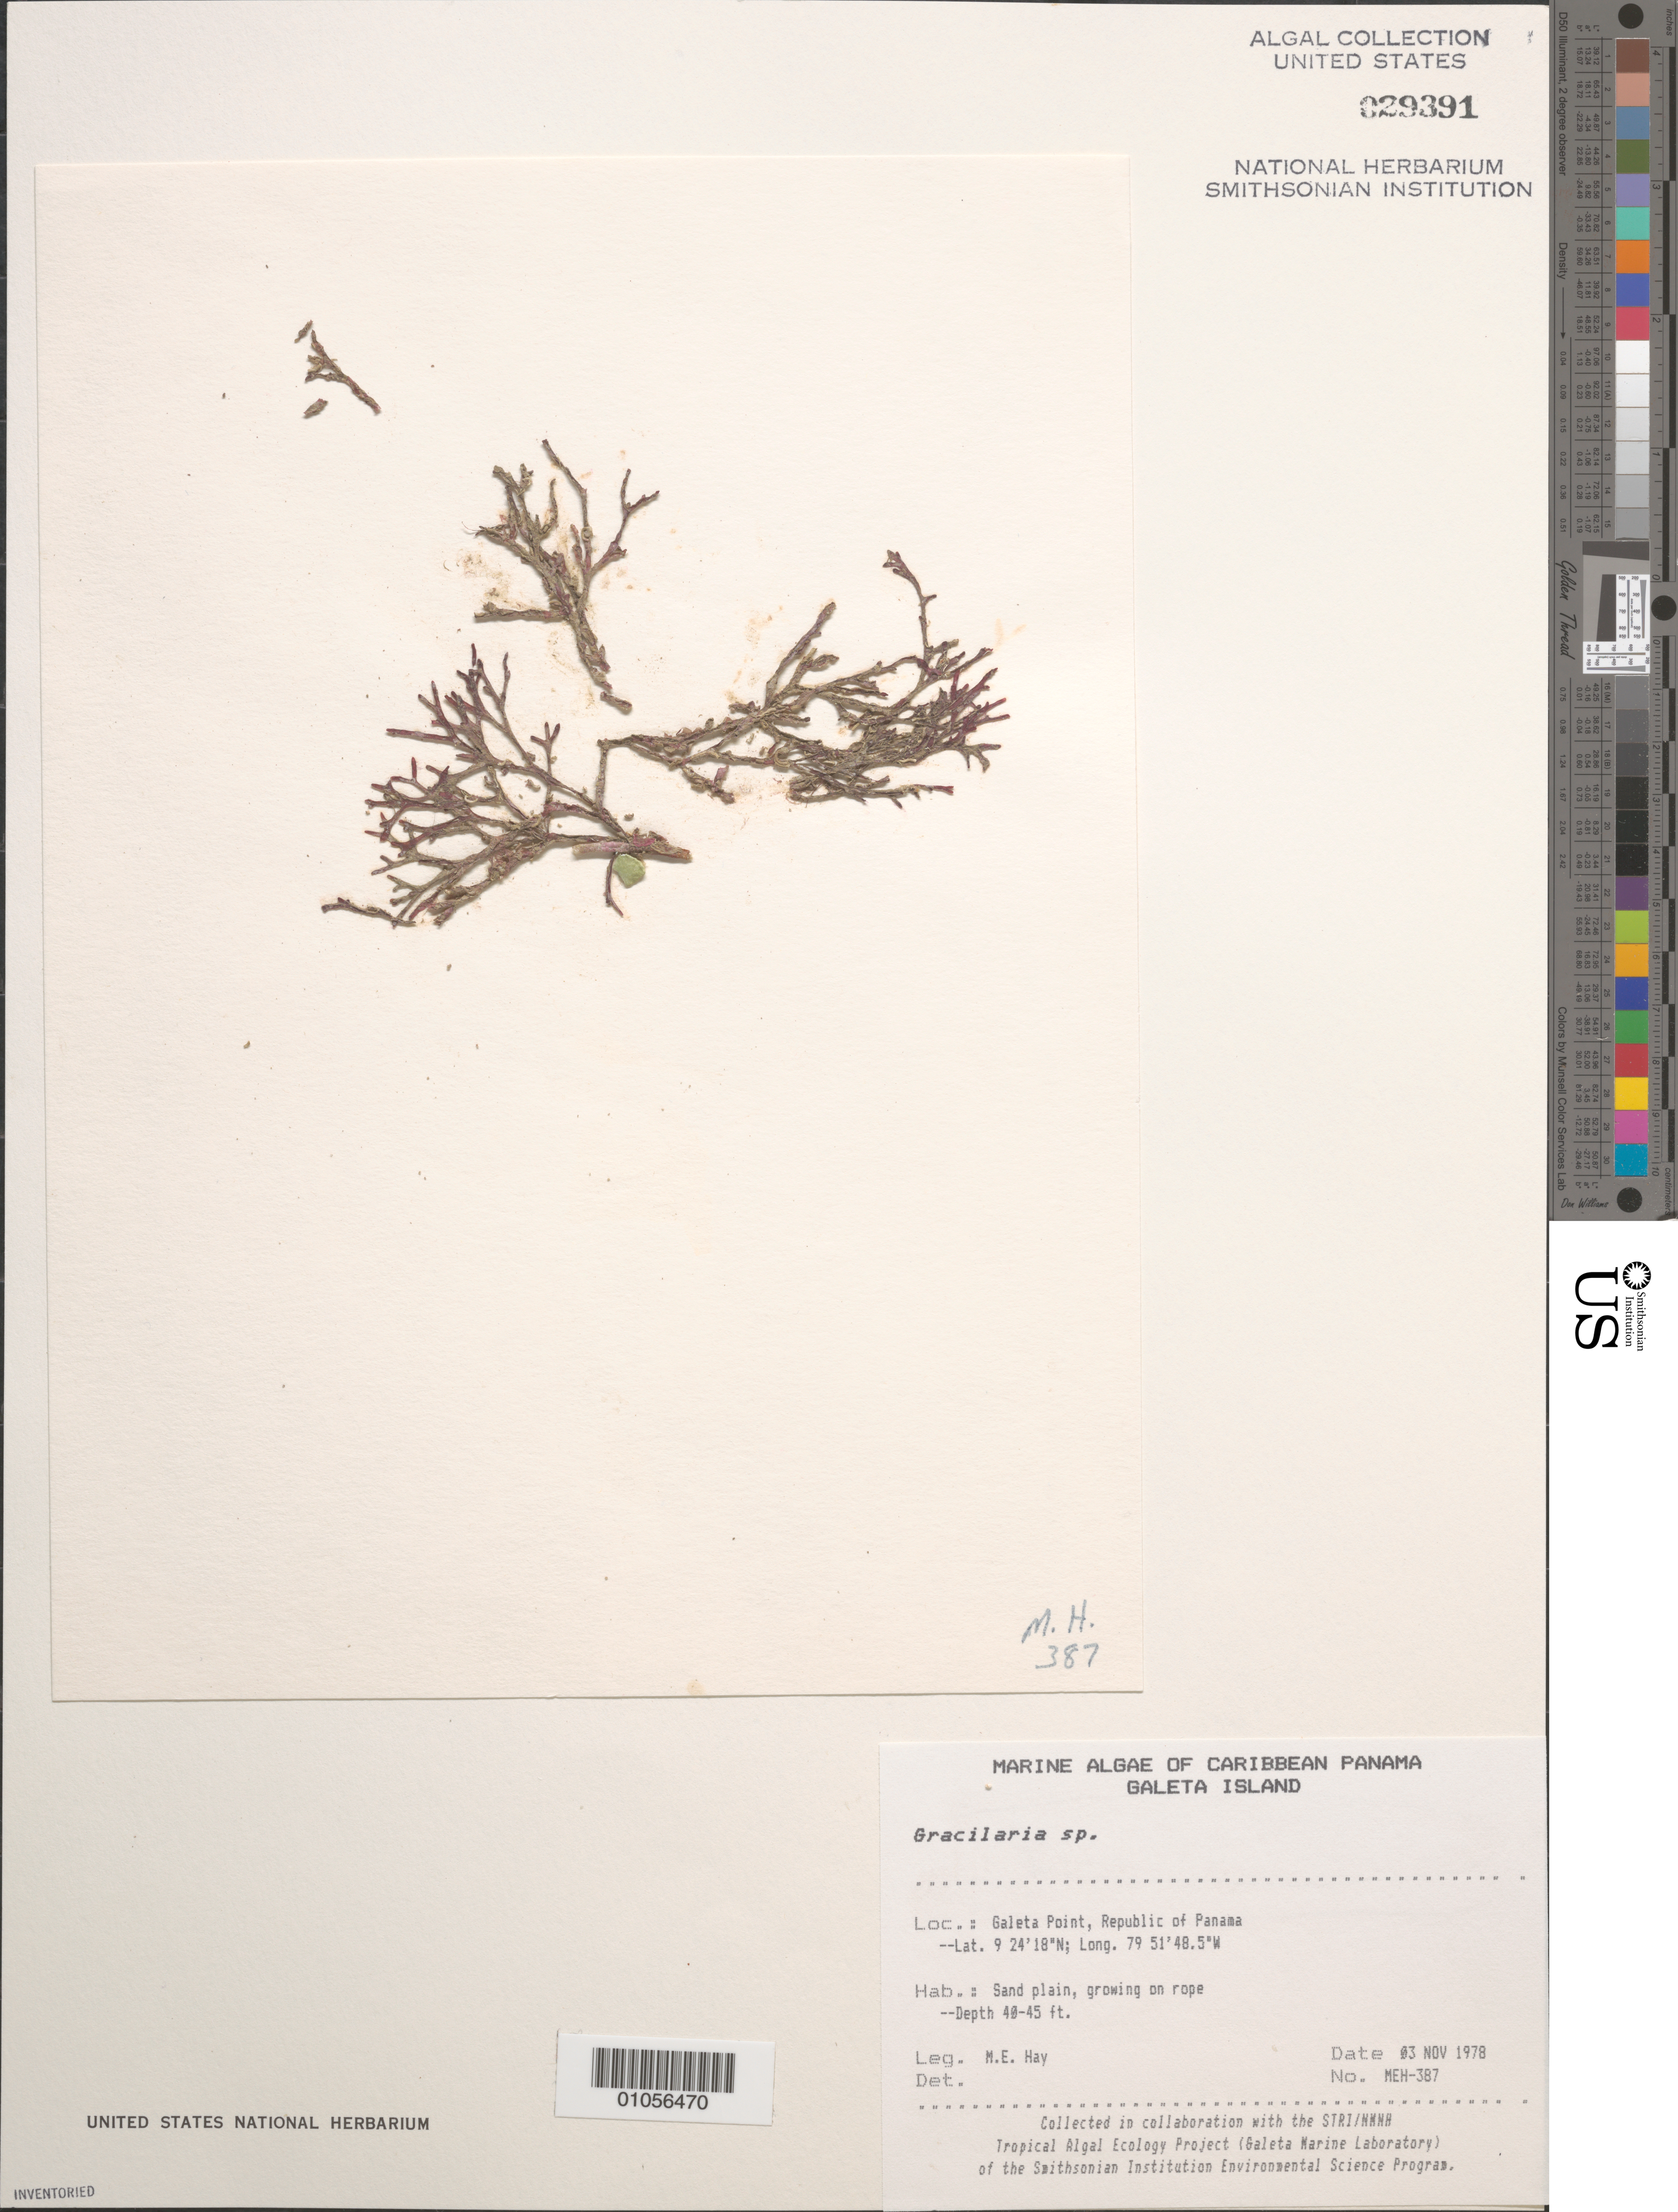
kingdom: Plantae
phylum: Rhodophyta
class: Florideophyceae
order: Gracilariales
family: Gracilariaceae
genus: Gracilaria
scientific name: Gracilaria sp.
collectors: M. E. Hay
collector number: MEH-387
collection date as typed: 03 Nov 1978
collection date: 1978-11-03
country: Panama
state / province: Colón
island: Galeta Island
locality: Galeta Point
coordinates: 9 24'18"N, 79 51'48.5"W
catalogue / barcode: US 29391